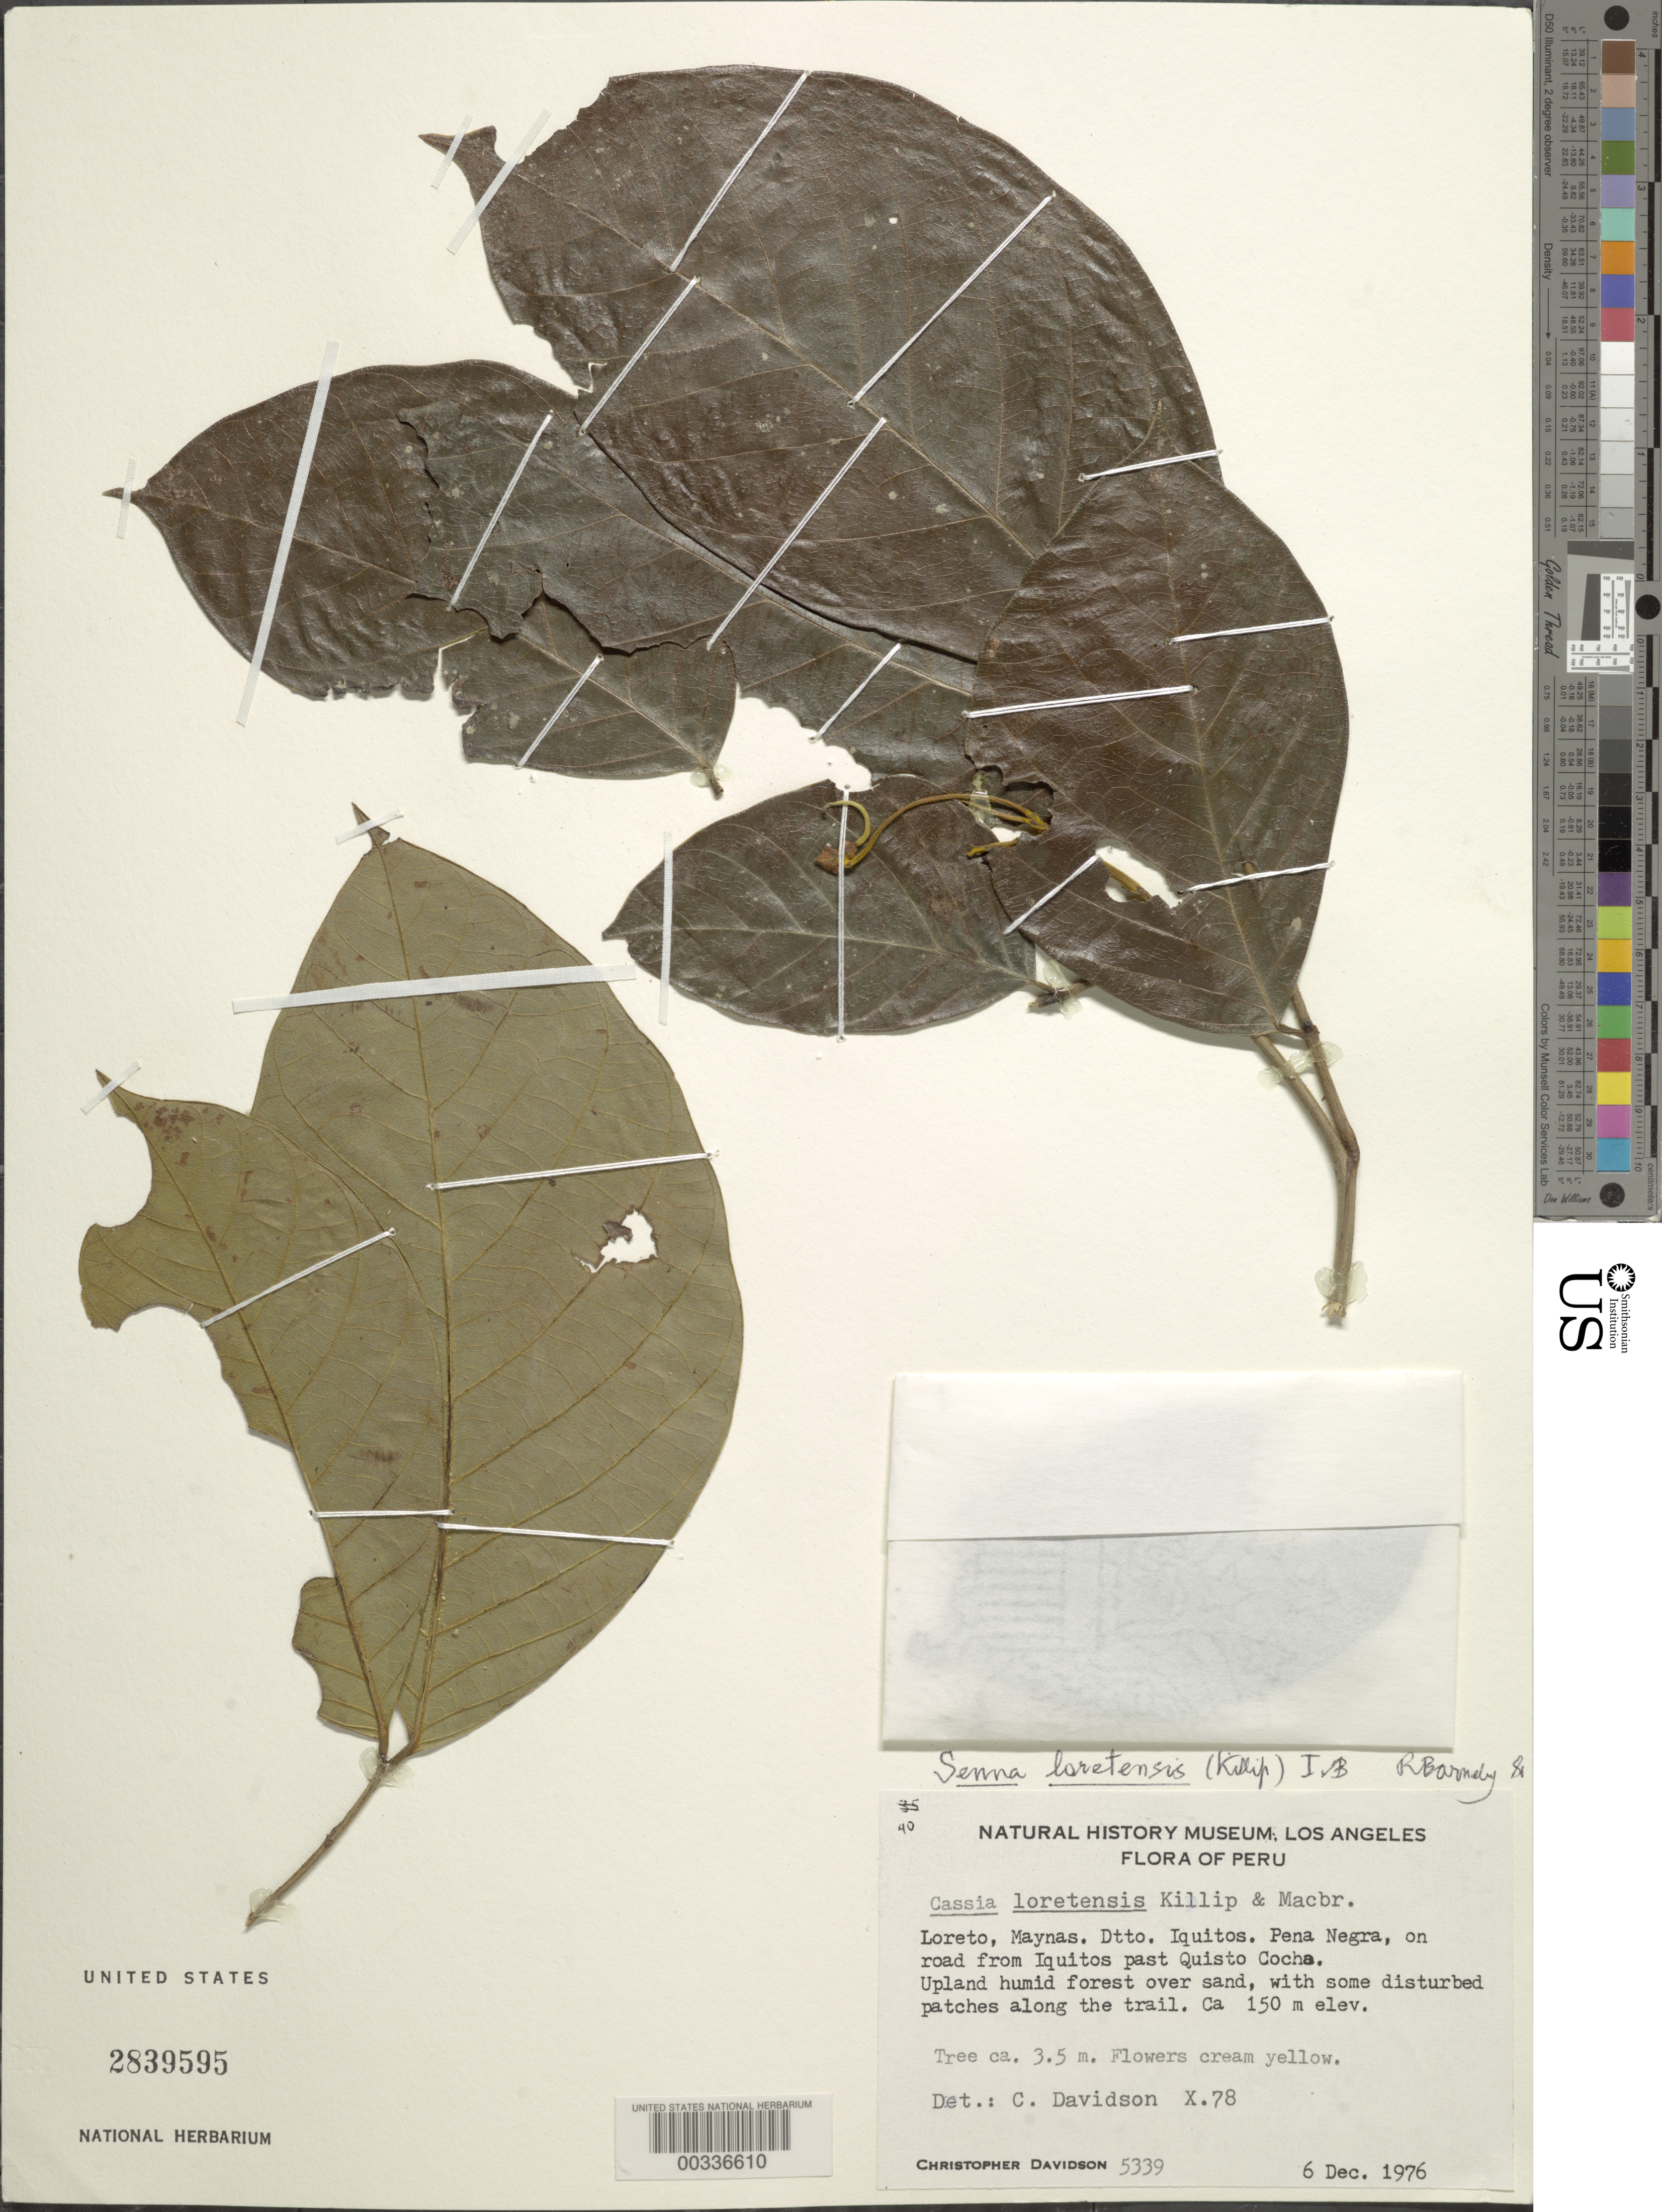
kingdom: Plantae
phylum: Tracheophyta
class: Magnoliopsida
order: Fabales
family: Fabaceae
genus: Senna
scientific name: Senna loretensis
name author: (Killip) H.S. Irwin & Barneby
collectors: C. Davidson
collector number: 5339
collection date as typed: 06 Dec 1976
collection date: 1976-12-06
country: Peru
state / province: Loreto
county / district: Maynas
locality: Iquitos dtto.; pena negra on road from iquitos past quisto cocha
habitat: Upland humid forest over sand, with some disturbed patches along the trail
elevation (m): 150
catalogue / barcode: US 2839595